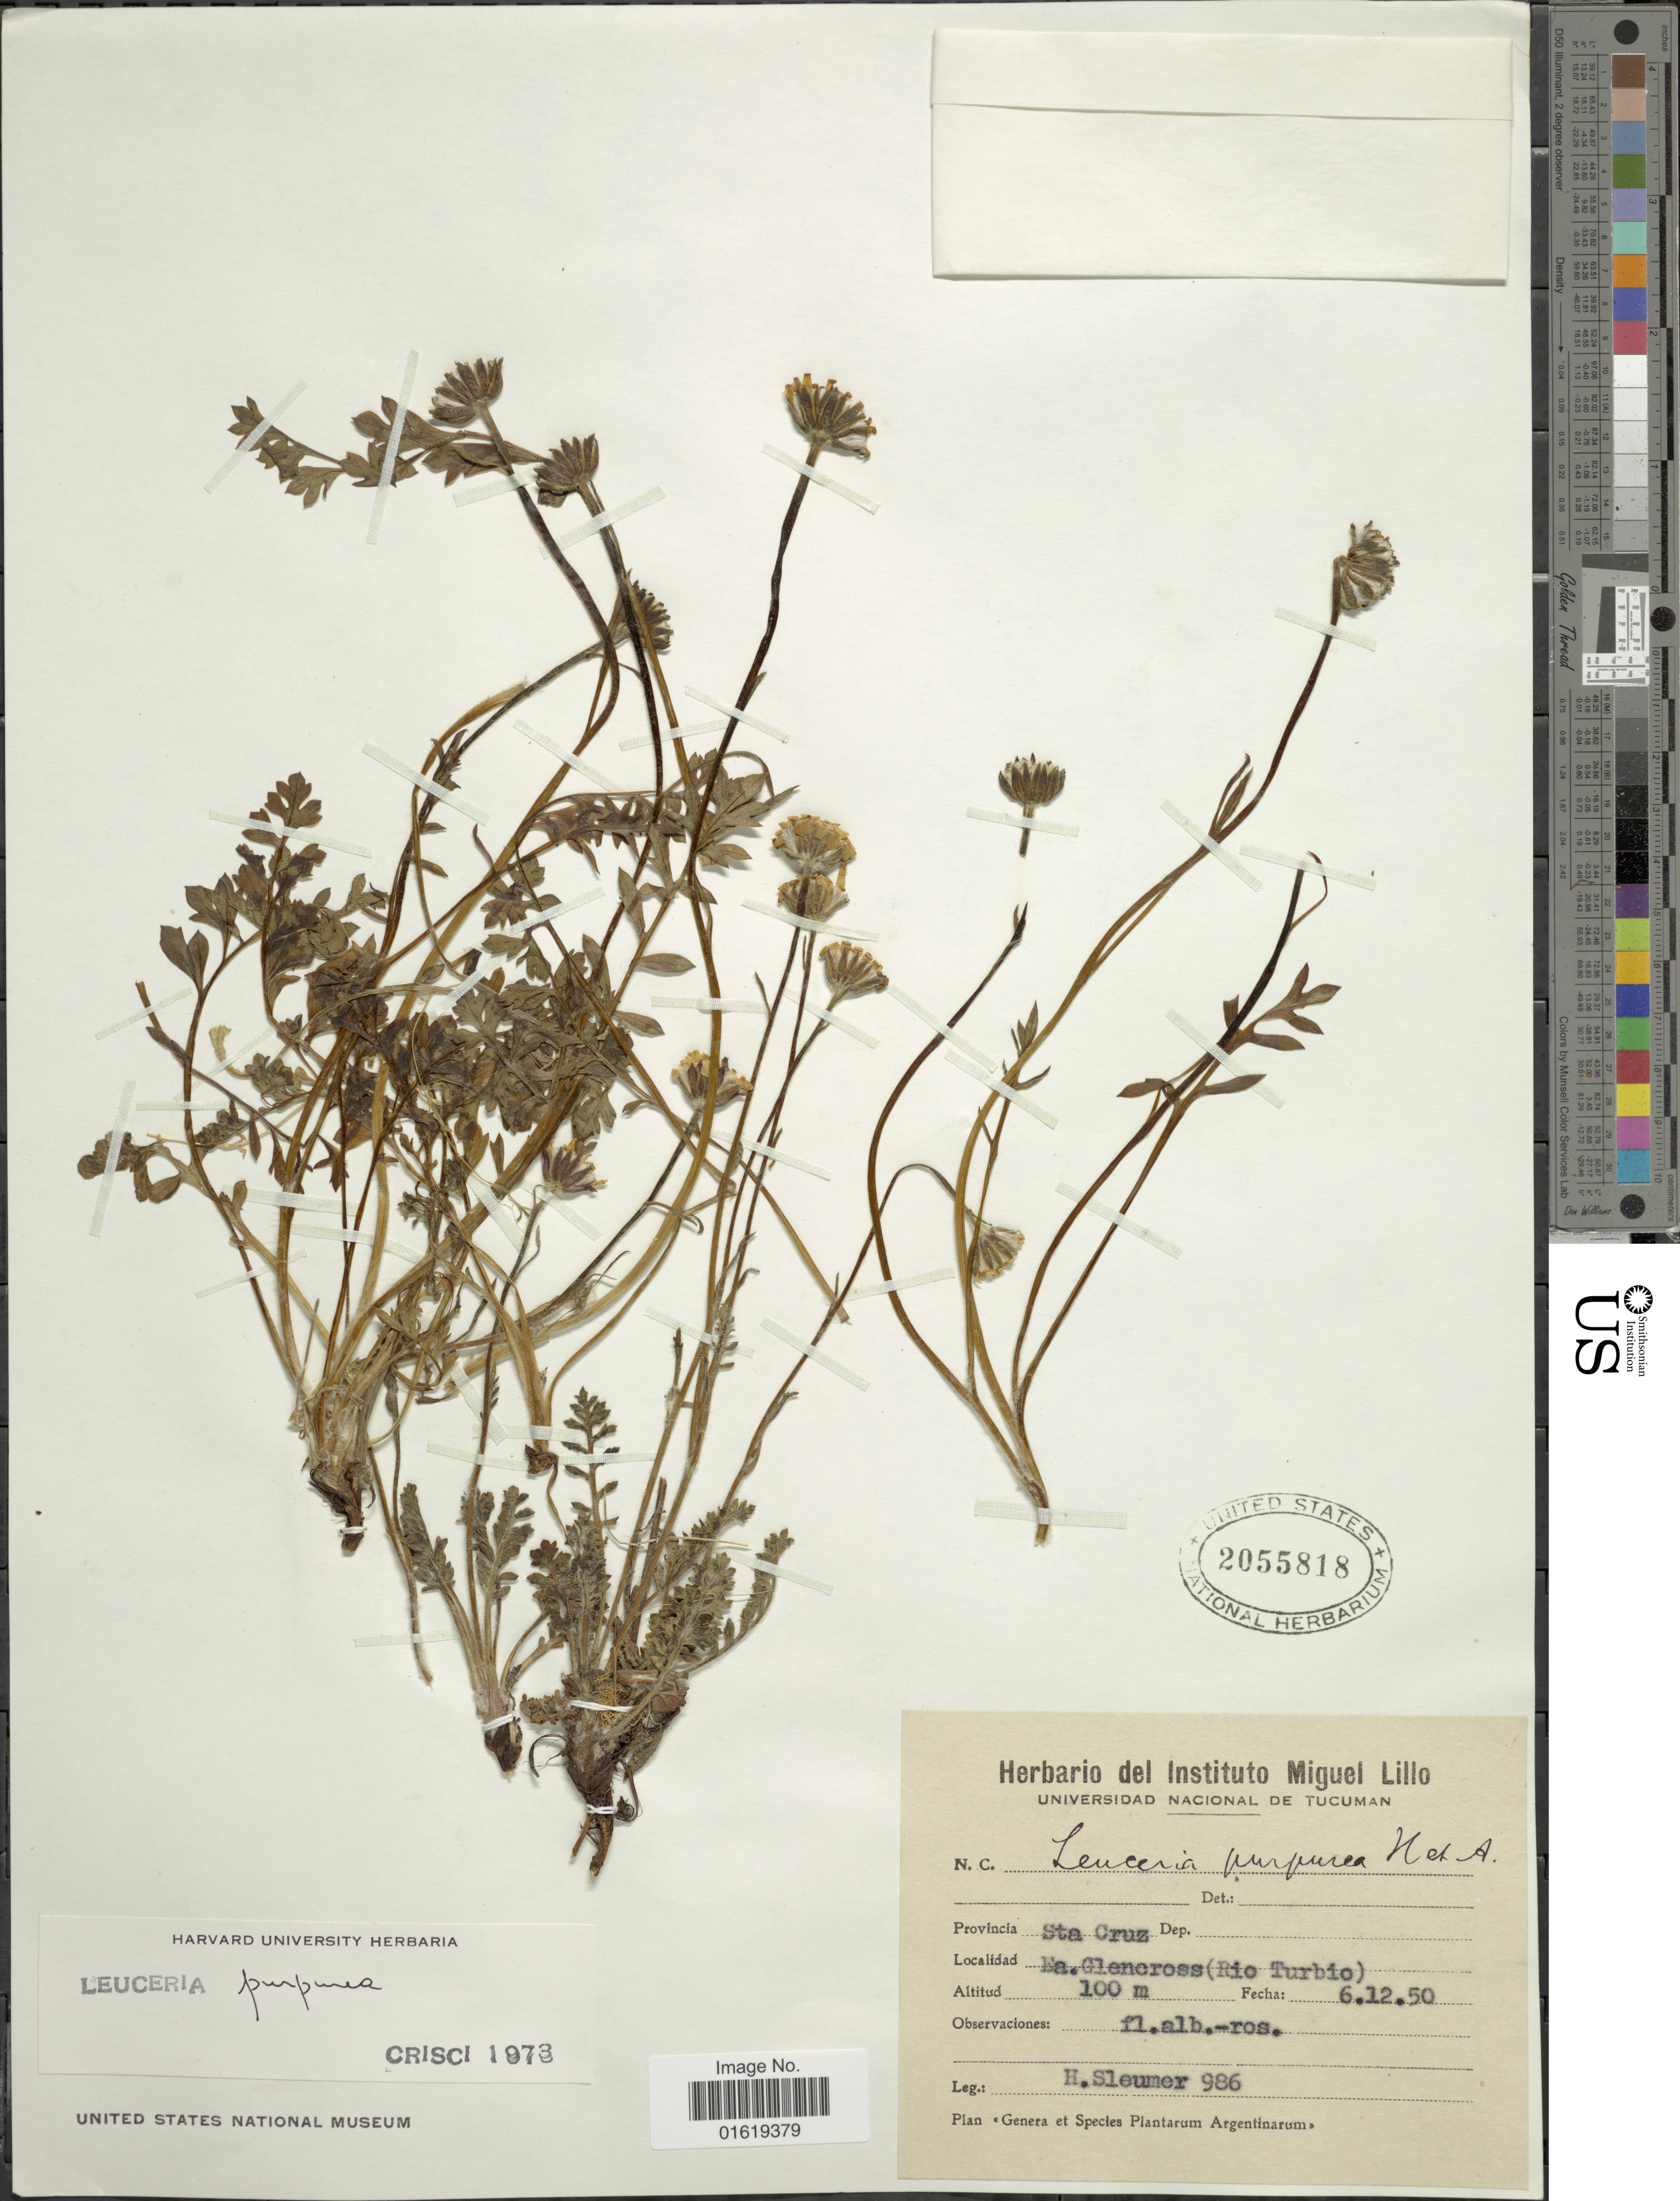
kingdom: Plantae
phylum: Tracheophyta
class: Magnoliopsida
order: Asterales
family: Asteraceae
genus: Leucheria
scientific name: Leucheria purpurea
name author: (Vahl) Hook. & Arn.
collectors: H. O. Sleumer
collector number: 986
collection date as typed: Transcribed d/m/y: 6/12/50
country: Argentina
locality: Provincia Sta. Cruz. Ea. Glencross (Rio Turbio).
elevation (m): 100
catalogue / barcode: US 2055818